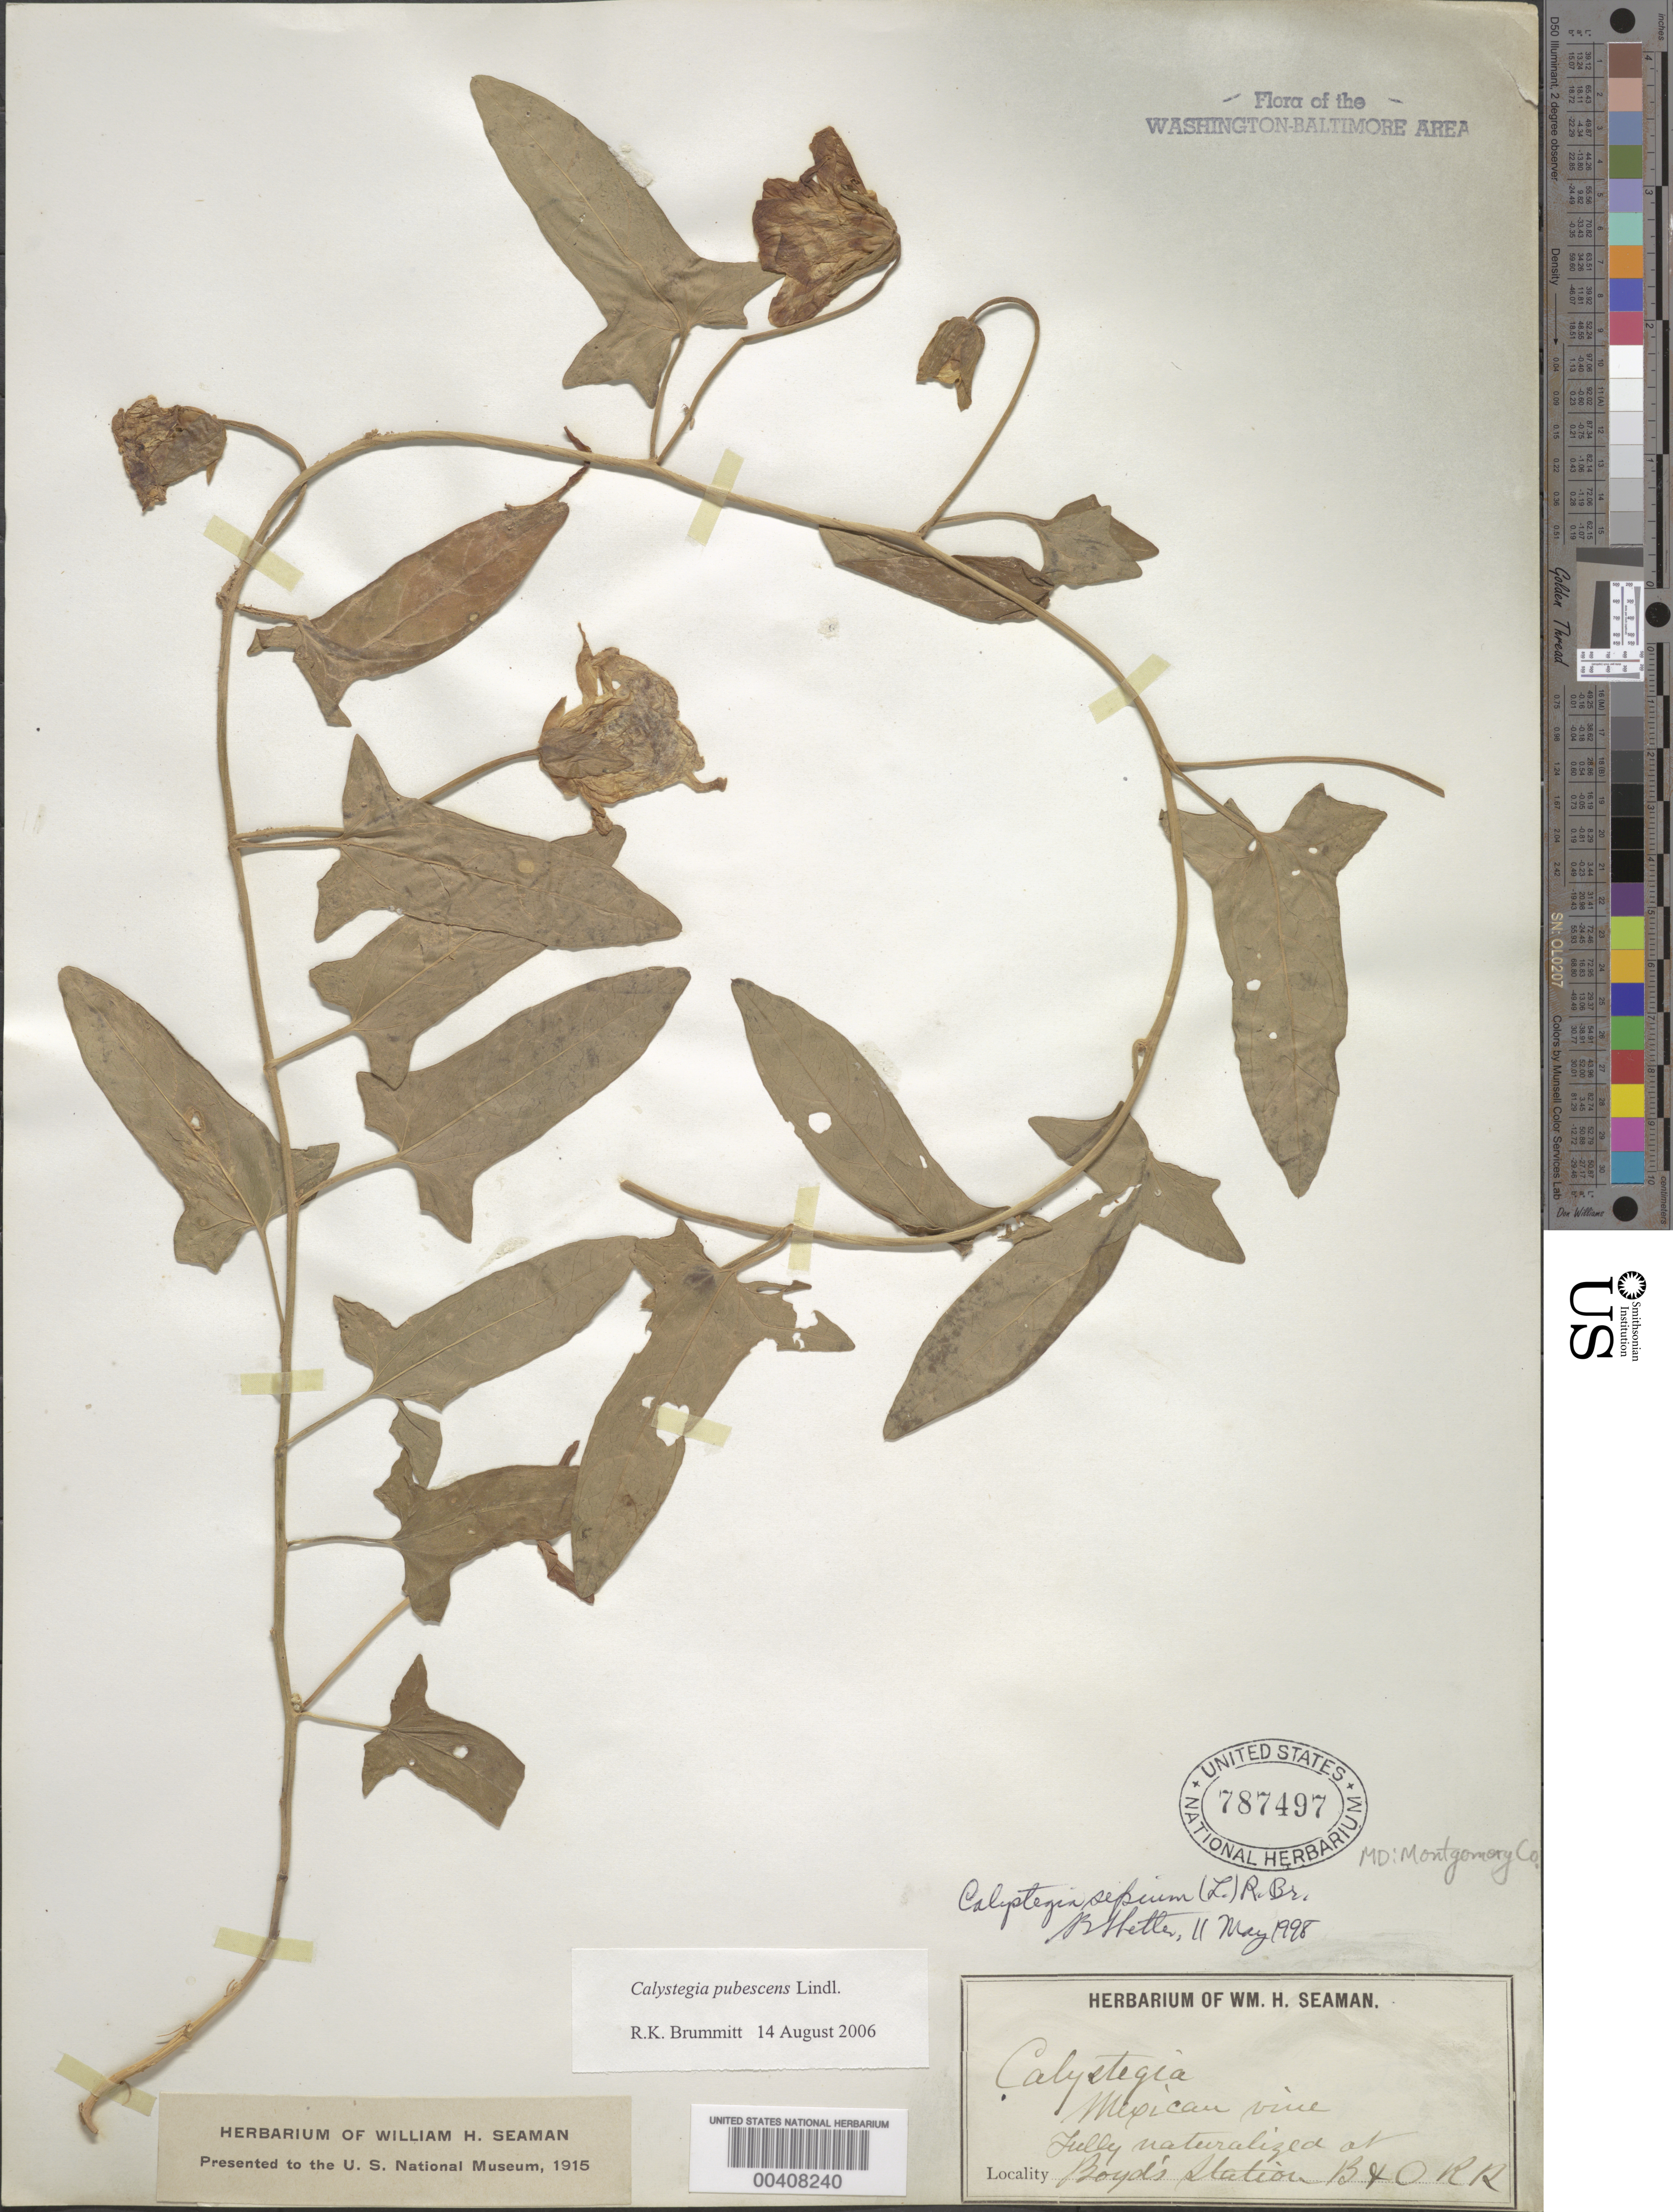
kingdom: Plantae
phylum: Tracheophyta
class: Magnoliopsida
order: Solanales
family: Convolvulaceae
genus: Calystegia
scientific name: Calystegia pubescens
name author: Lindl.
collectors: W. Seaman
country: United States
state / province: Maryland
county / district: Montgomery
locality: Boyd's Station, B & O R.R.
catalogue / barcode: US 787497